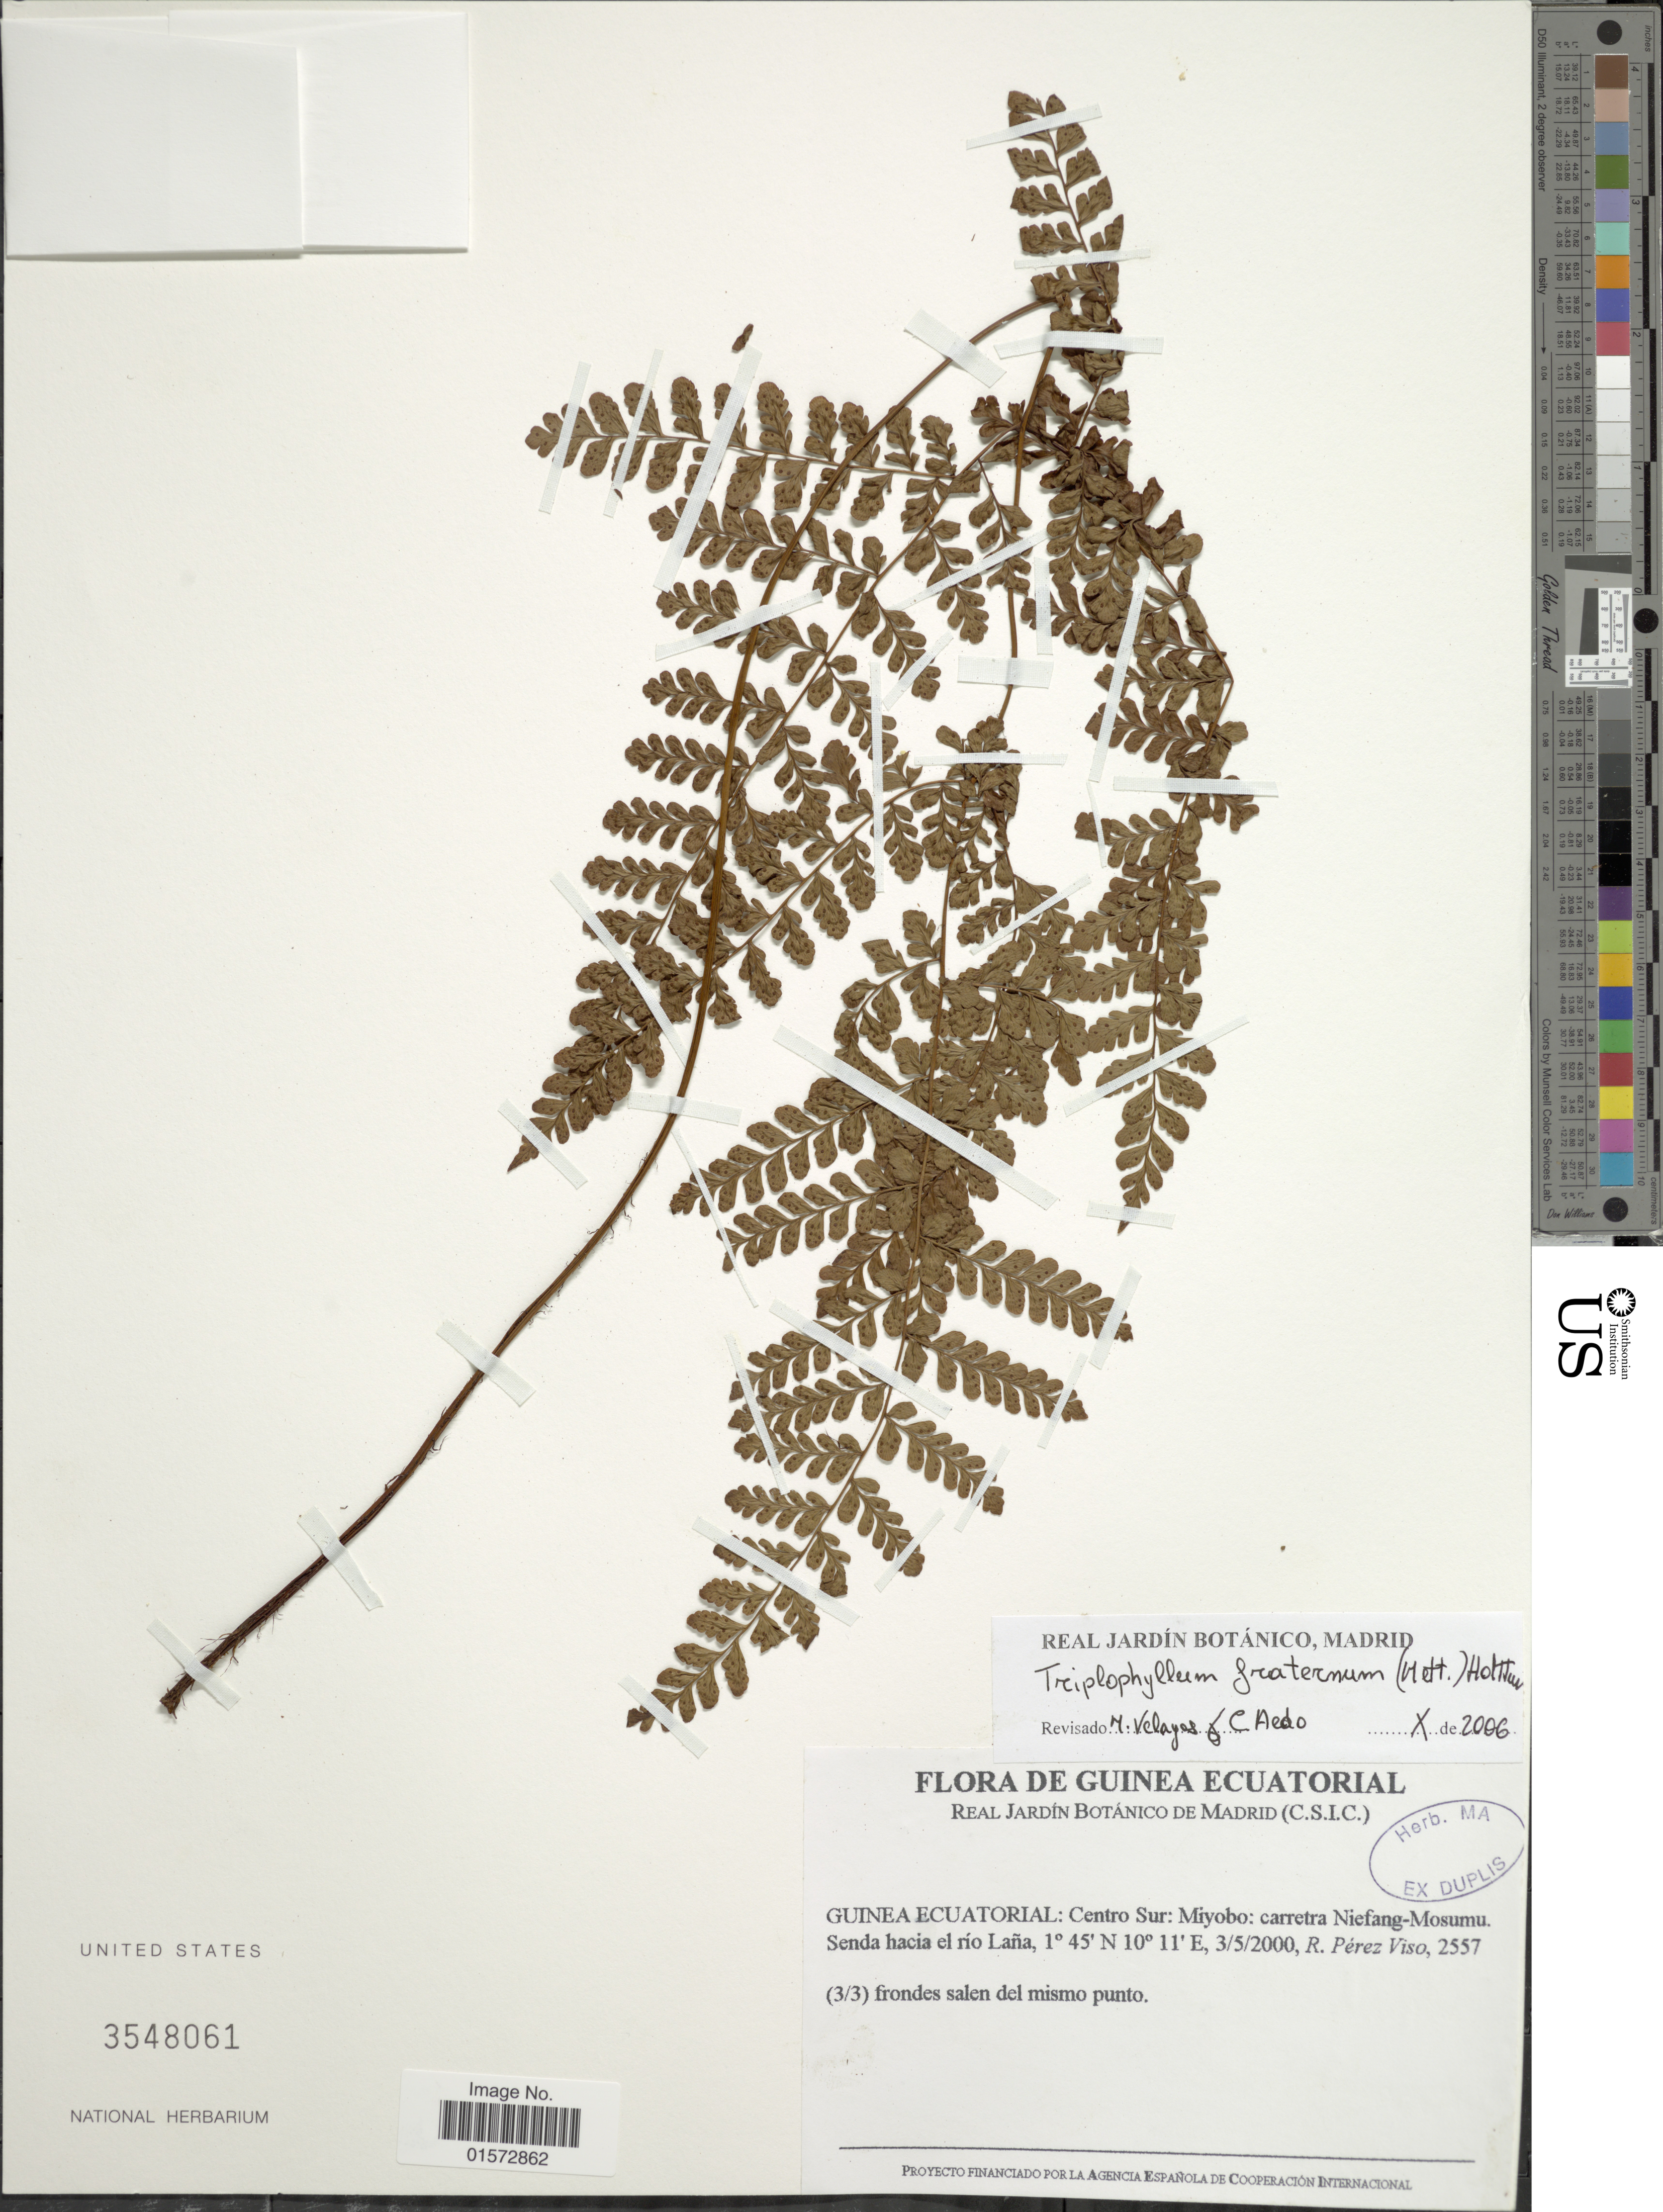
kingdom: Plantae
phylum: Tracheophyta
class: Polypodiopsida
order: Polypodiales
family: Tectariaceae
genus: Triplophyllum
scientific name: Triplophyllum fraternum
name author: (Mett.)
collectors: R. Perez Viso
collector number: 2557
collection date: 2000-05-03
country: Equatorial Guinea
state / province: Centro Sur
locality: Miyobo: carretera Niefang - Mosumu, Senda hacia el río Laña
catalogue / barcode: US 3548061